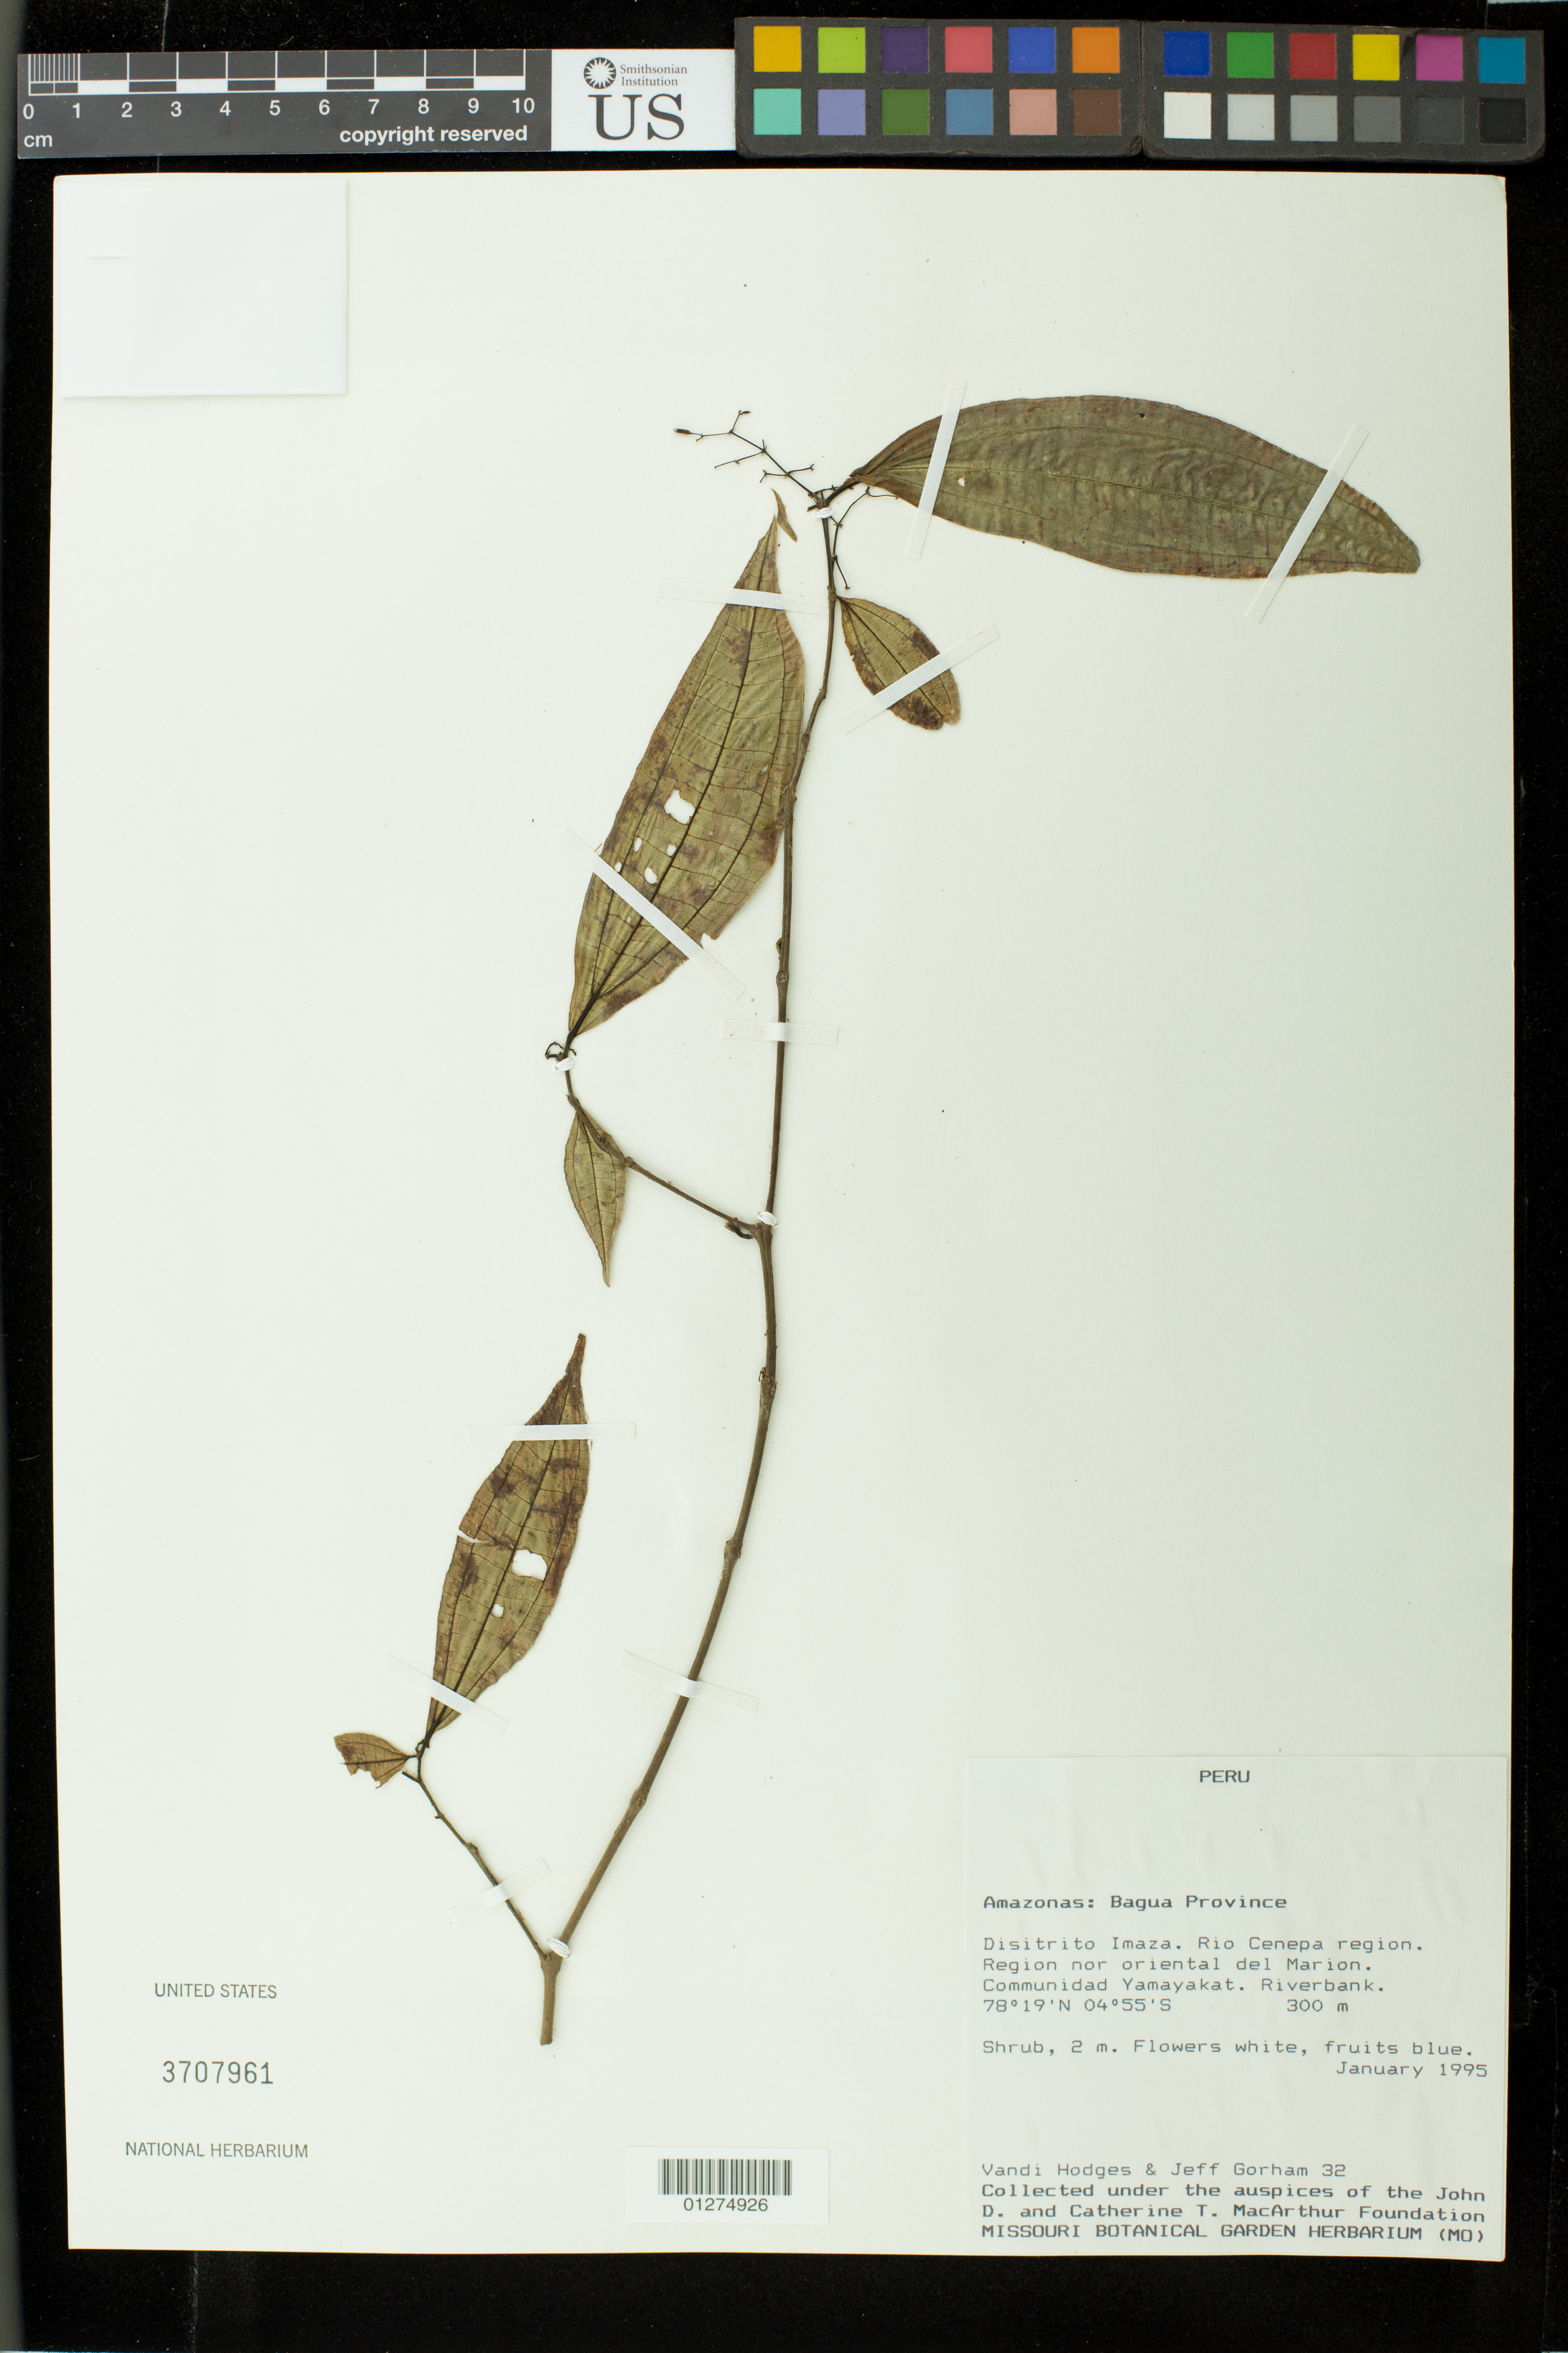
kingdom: Plantae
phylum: Tracheophyta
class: Magnoliopsida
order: Myrtales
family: Melastomataceae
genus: Leandra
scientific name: Leandra chaetodon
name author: (DC.) Cogn.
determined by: Michelangeli, F. A.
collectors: V. Hodges & J. Gorham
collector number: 32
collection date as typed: Jan 1995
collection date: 1995-01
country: Peru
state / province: Amazonas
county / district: Bagua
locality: Imaza, Rio Cenepa región, región nororiental del Marion, comunidad Yamayakat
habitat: riverbank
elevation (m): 300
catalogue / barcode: US 3707961